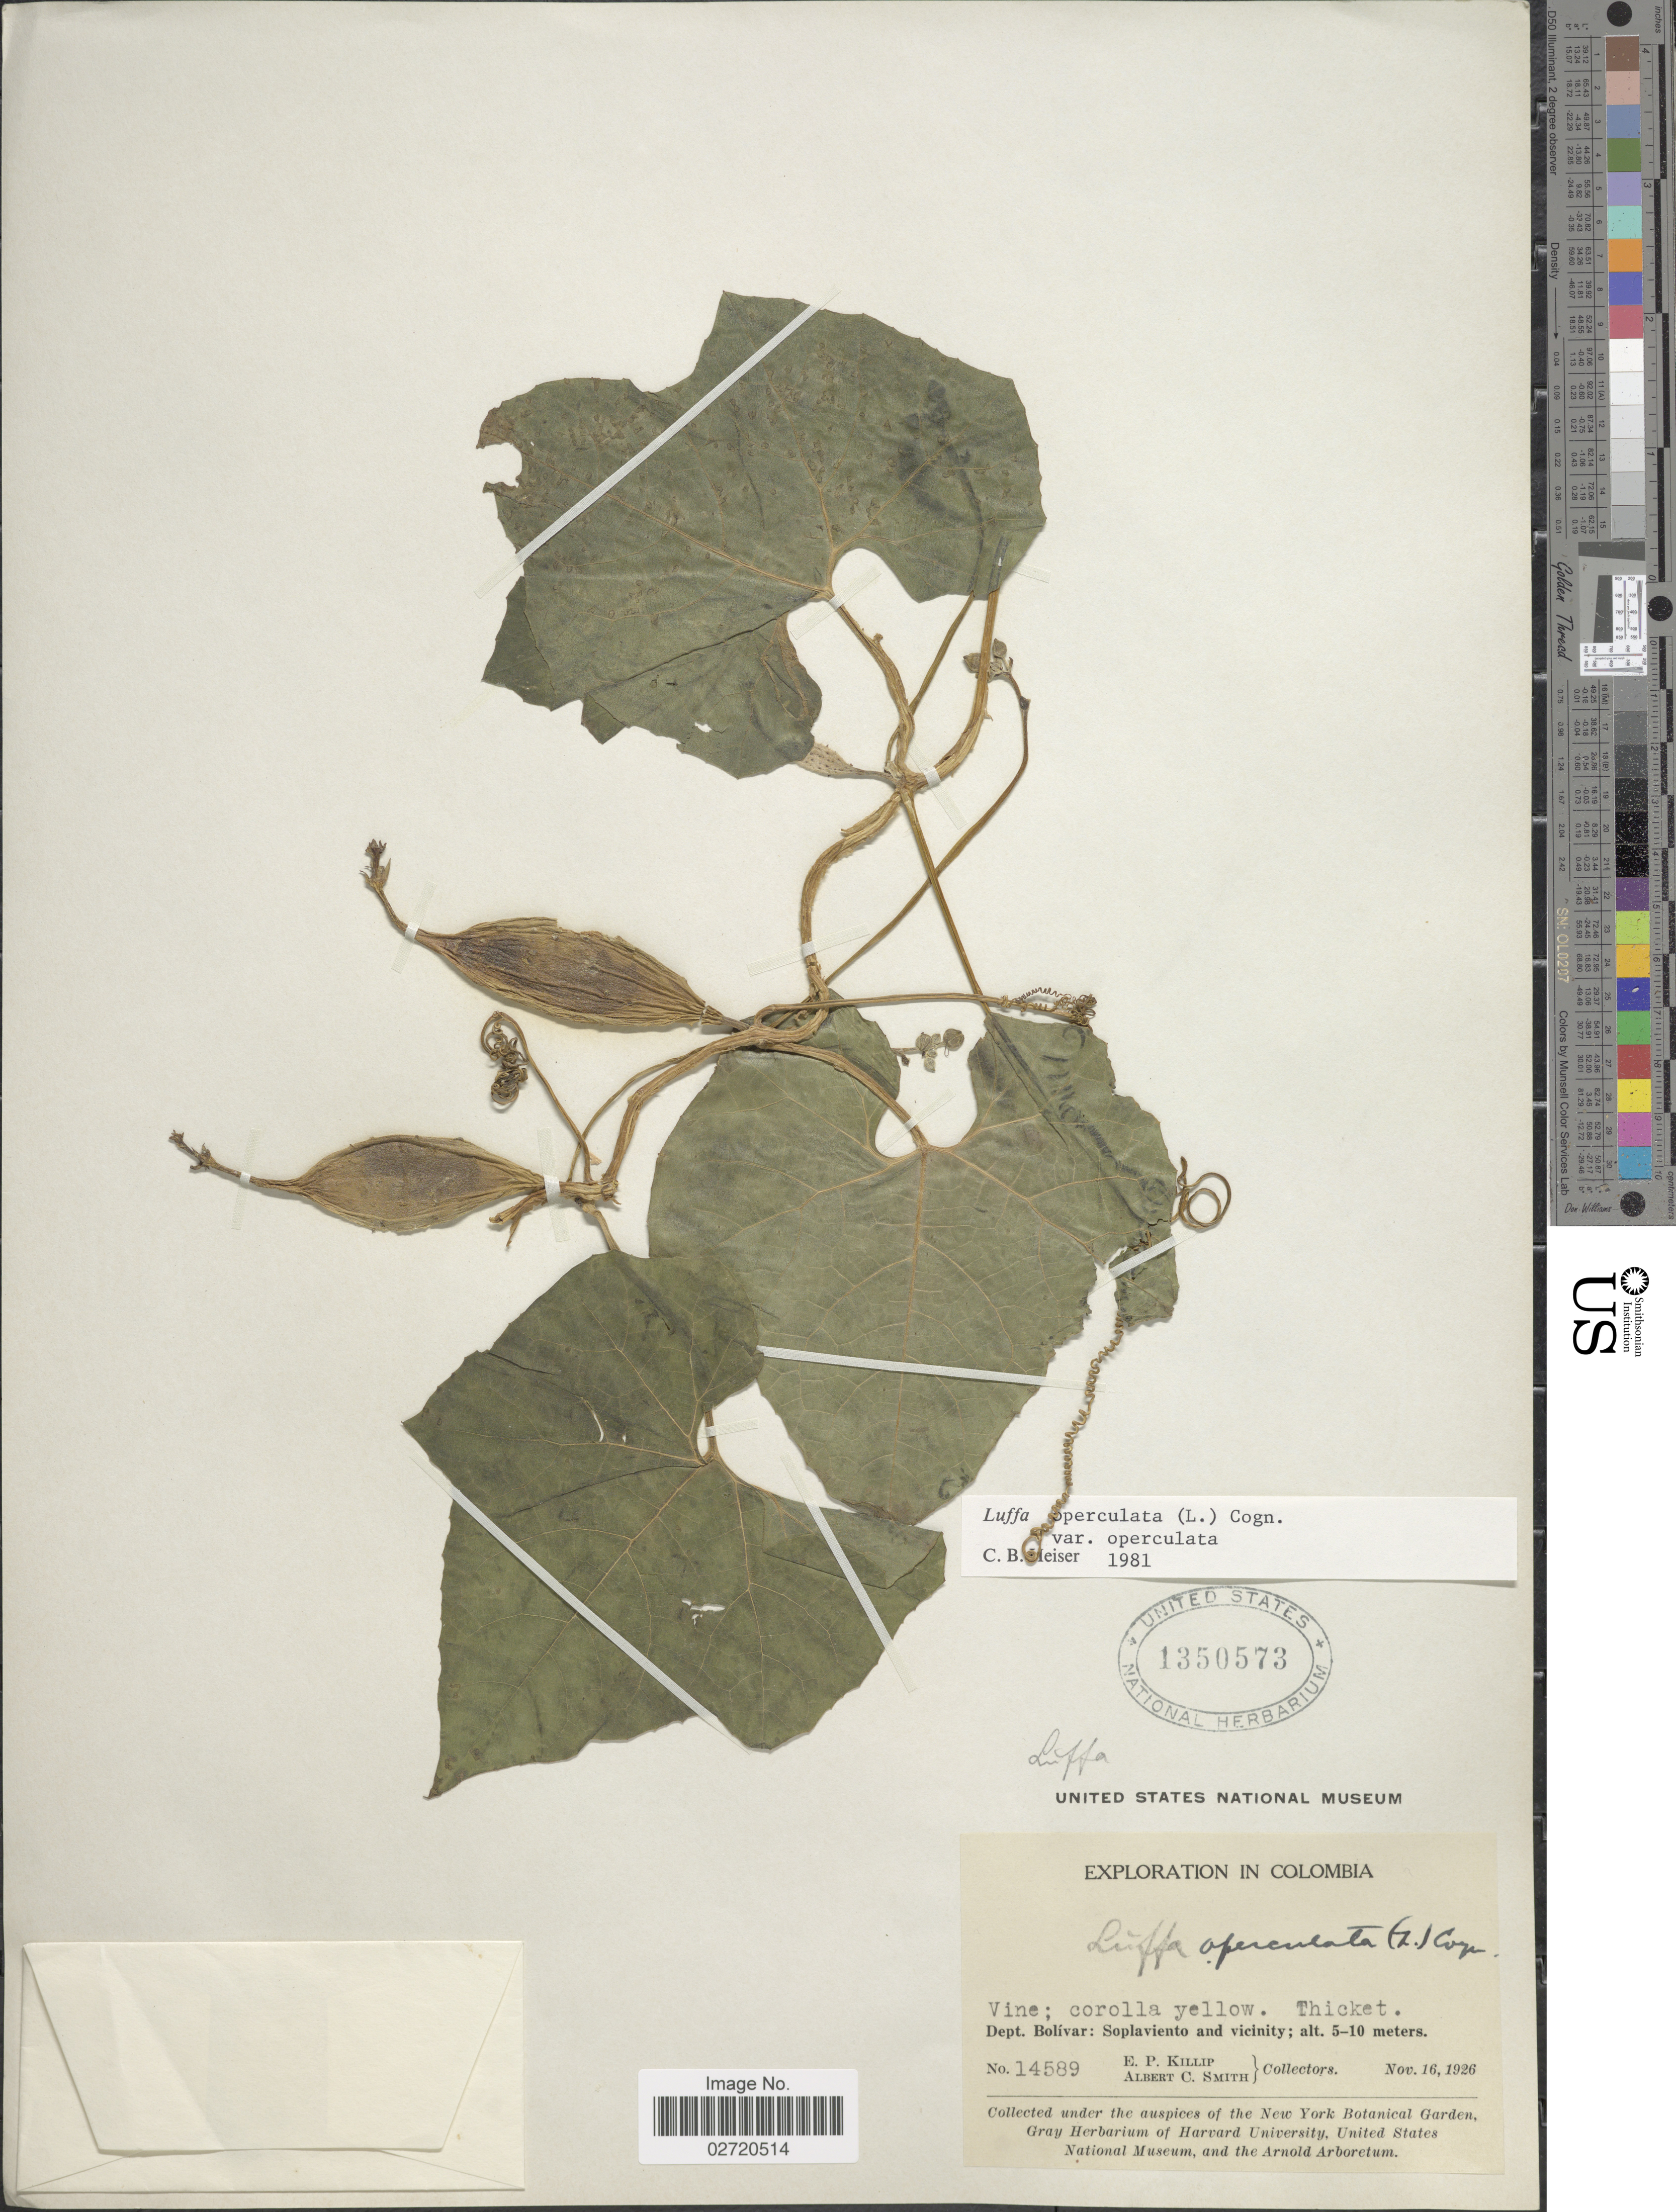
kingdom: Plantae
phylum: Tracheophyta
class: Magnoliopsida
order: Cucurbitales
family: Cucurbitaceae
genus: Luffa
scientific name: Luffa operculata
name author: (L.) Cogn.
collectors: E. P. Killip & A. C. Smith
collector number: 14589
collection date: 1926-11-16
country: Colombia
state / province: Bolívar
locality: Dept. Bolivar: Soplaviento and vicinity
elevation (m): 5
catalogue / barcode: US 1350573